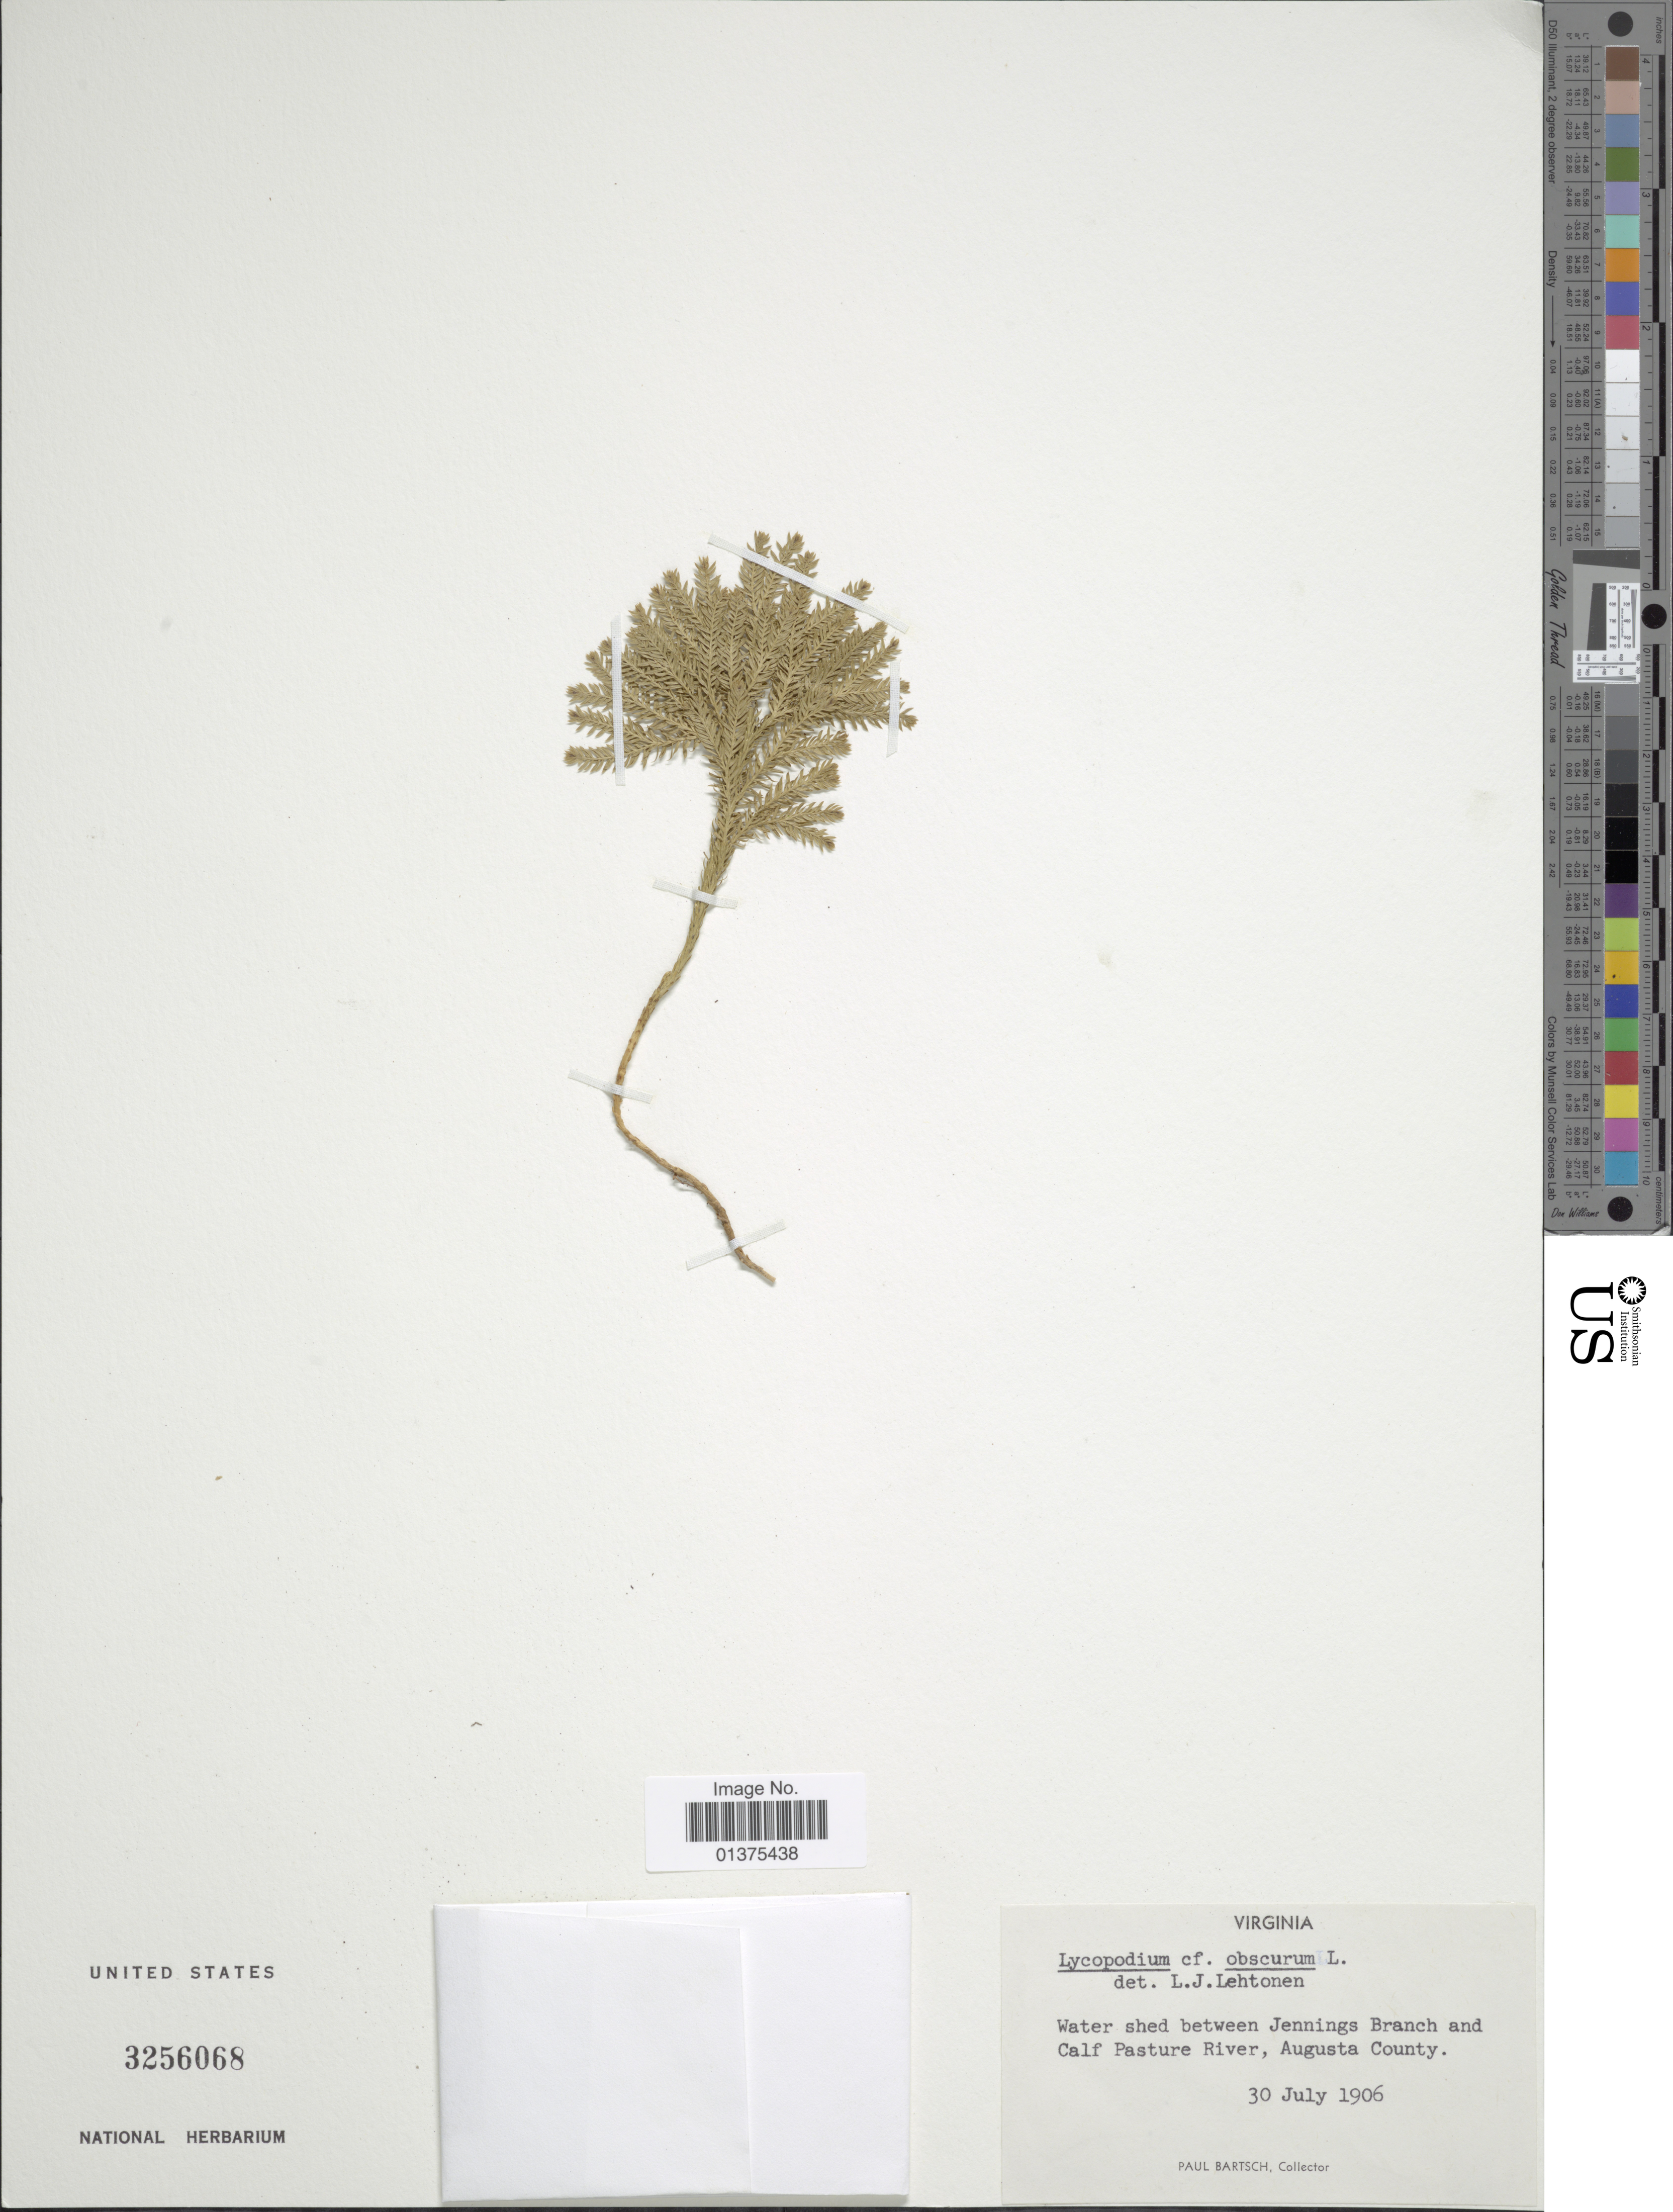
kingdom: Plantae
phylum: Tracheophyta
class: Lycopodiopsida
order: Lycopodiales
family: Lycopodiaceae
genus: Dendrolycopodium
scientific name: Dendrolycopodium obscurum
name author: (L.) A. Haines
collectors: P. Bartsch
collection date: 1906-07-30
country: United States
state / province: Virginia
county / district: Augusta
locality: Water shed between Jennings Branch and Calf Pasture River, Augusta County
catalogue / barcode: US 3256068